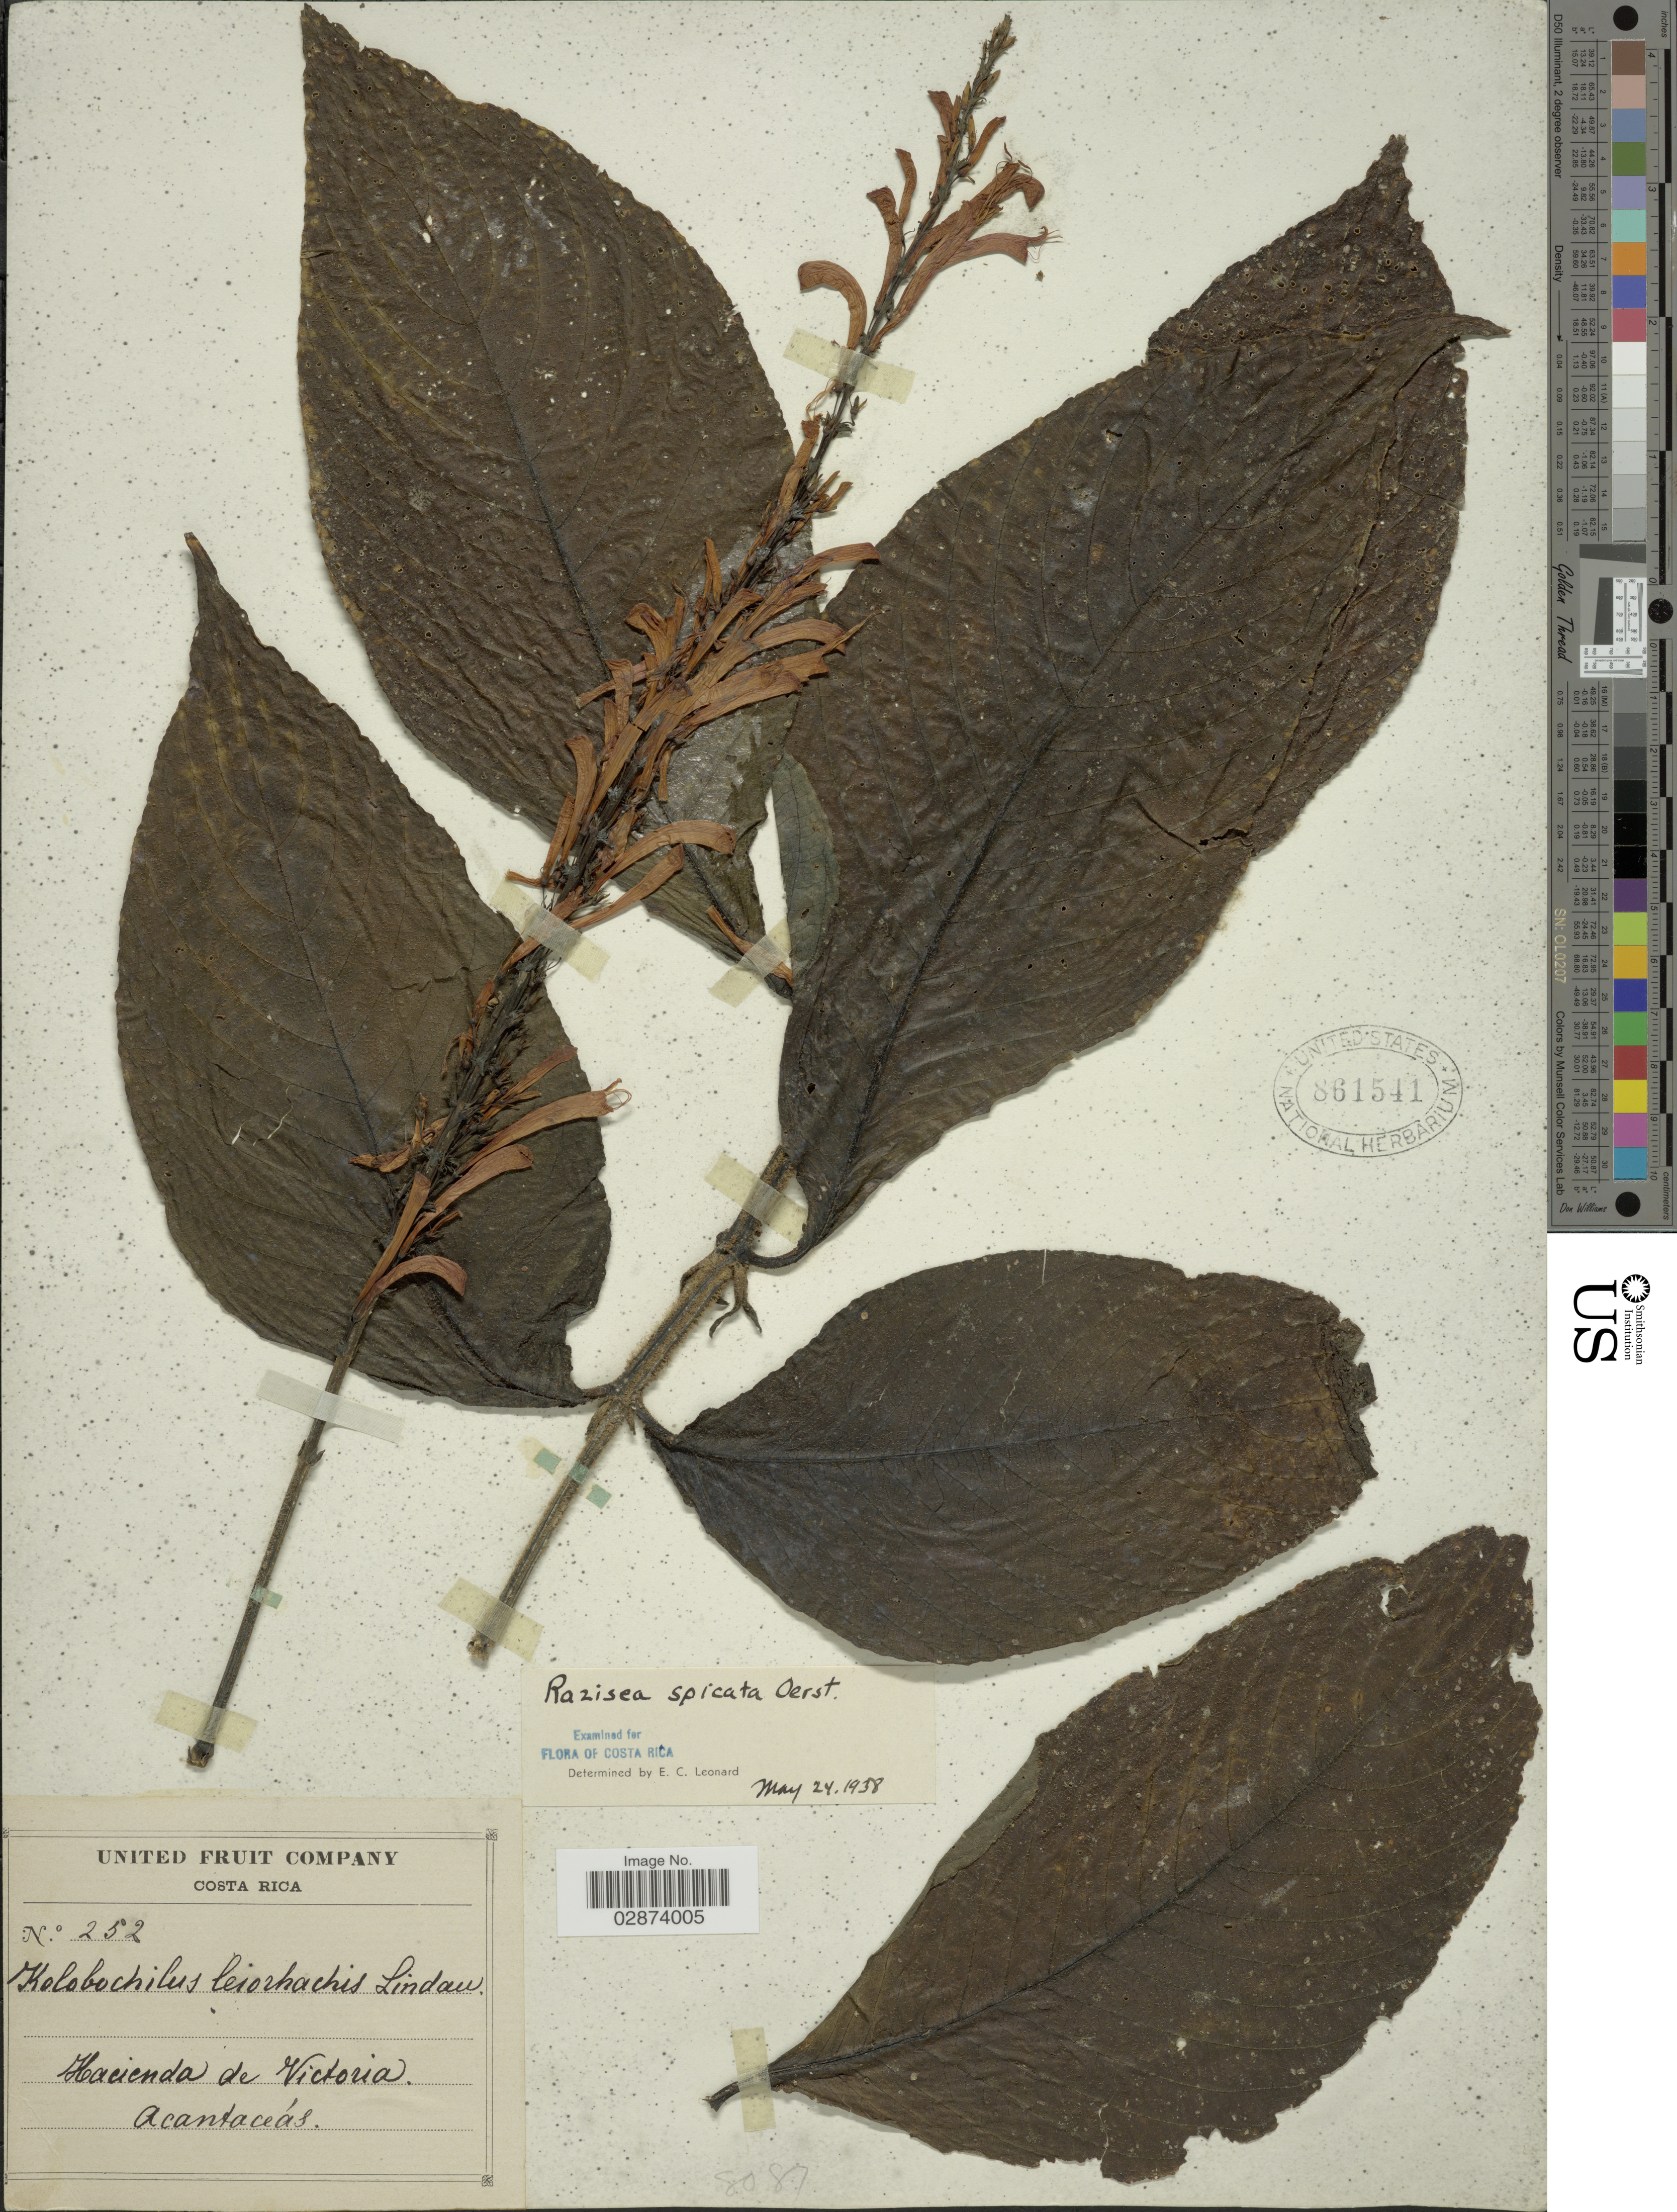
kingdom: Plantae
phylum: Tracheophyta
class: Magnoliopsida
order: Lamiales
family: Acanthaceae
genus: Razisea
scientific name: Razisea spicata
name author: Oerst.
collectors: United Fruit Company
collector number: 252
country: Costa Rica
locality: Hacienda de Victoria. Acantaceás.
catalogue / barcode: US 861541